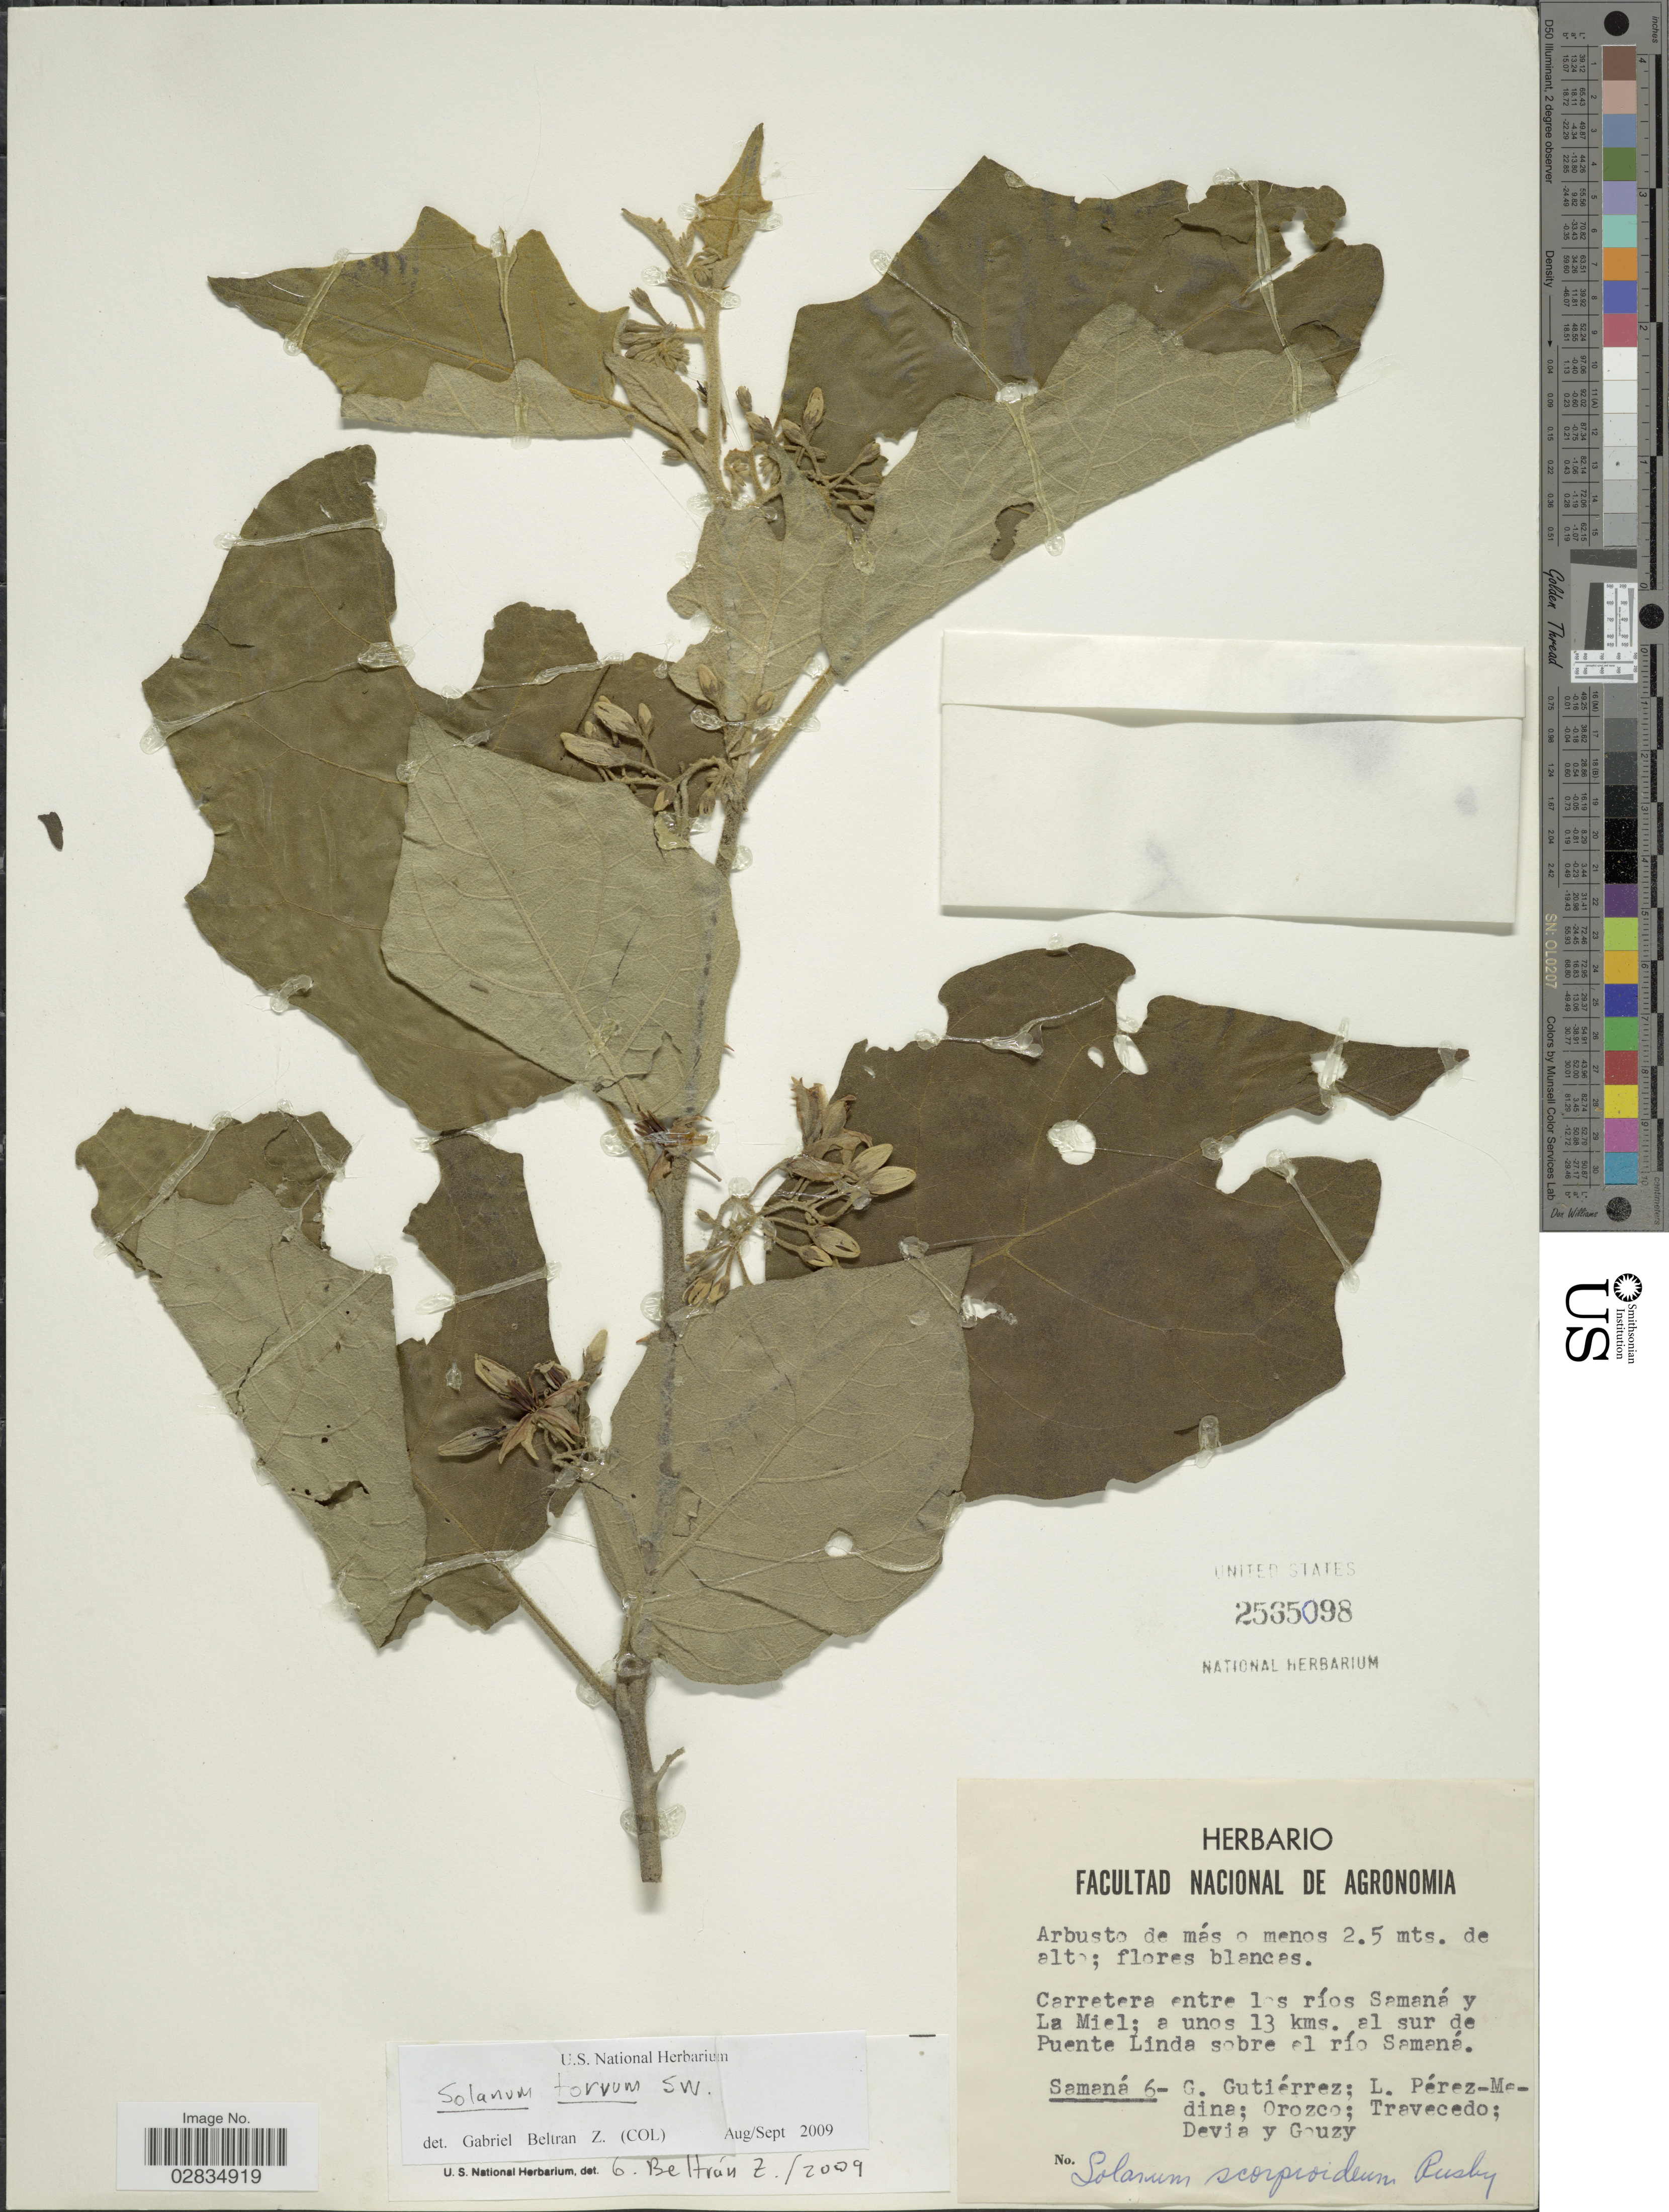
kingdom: Plantae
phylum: Tracheophyta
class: Magnoliopsida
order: Solanales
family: Solanaceae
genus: Solanum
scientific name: Solanum torvum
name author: Sw.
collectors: G. Gutiérrez, L. Pérez-Medina, Orozco, E. Travecedo & et al.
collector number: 6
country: Colombia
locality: Carretera entre los ríos Samaná y La Miel; a unos 13 kms. al sur de Puente Linda sobre el río Samaná, Samaná.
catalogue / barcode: US 2565098